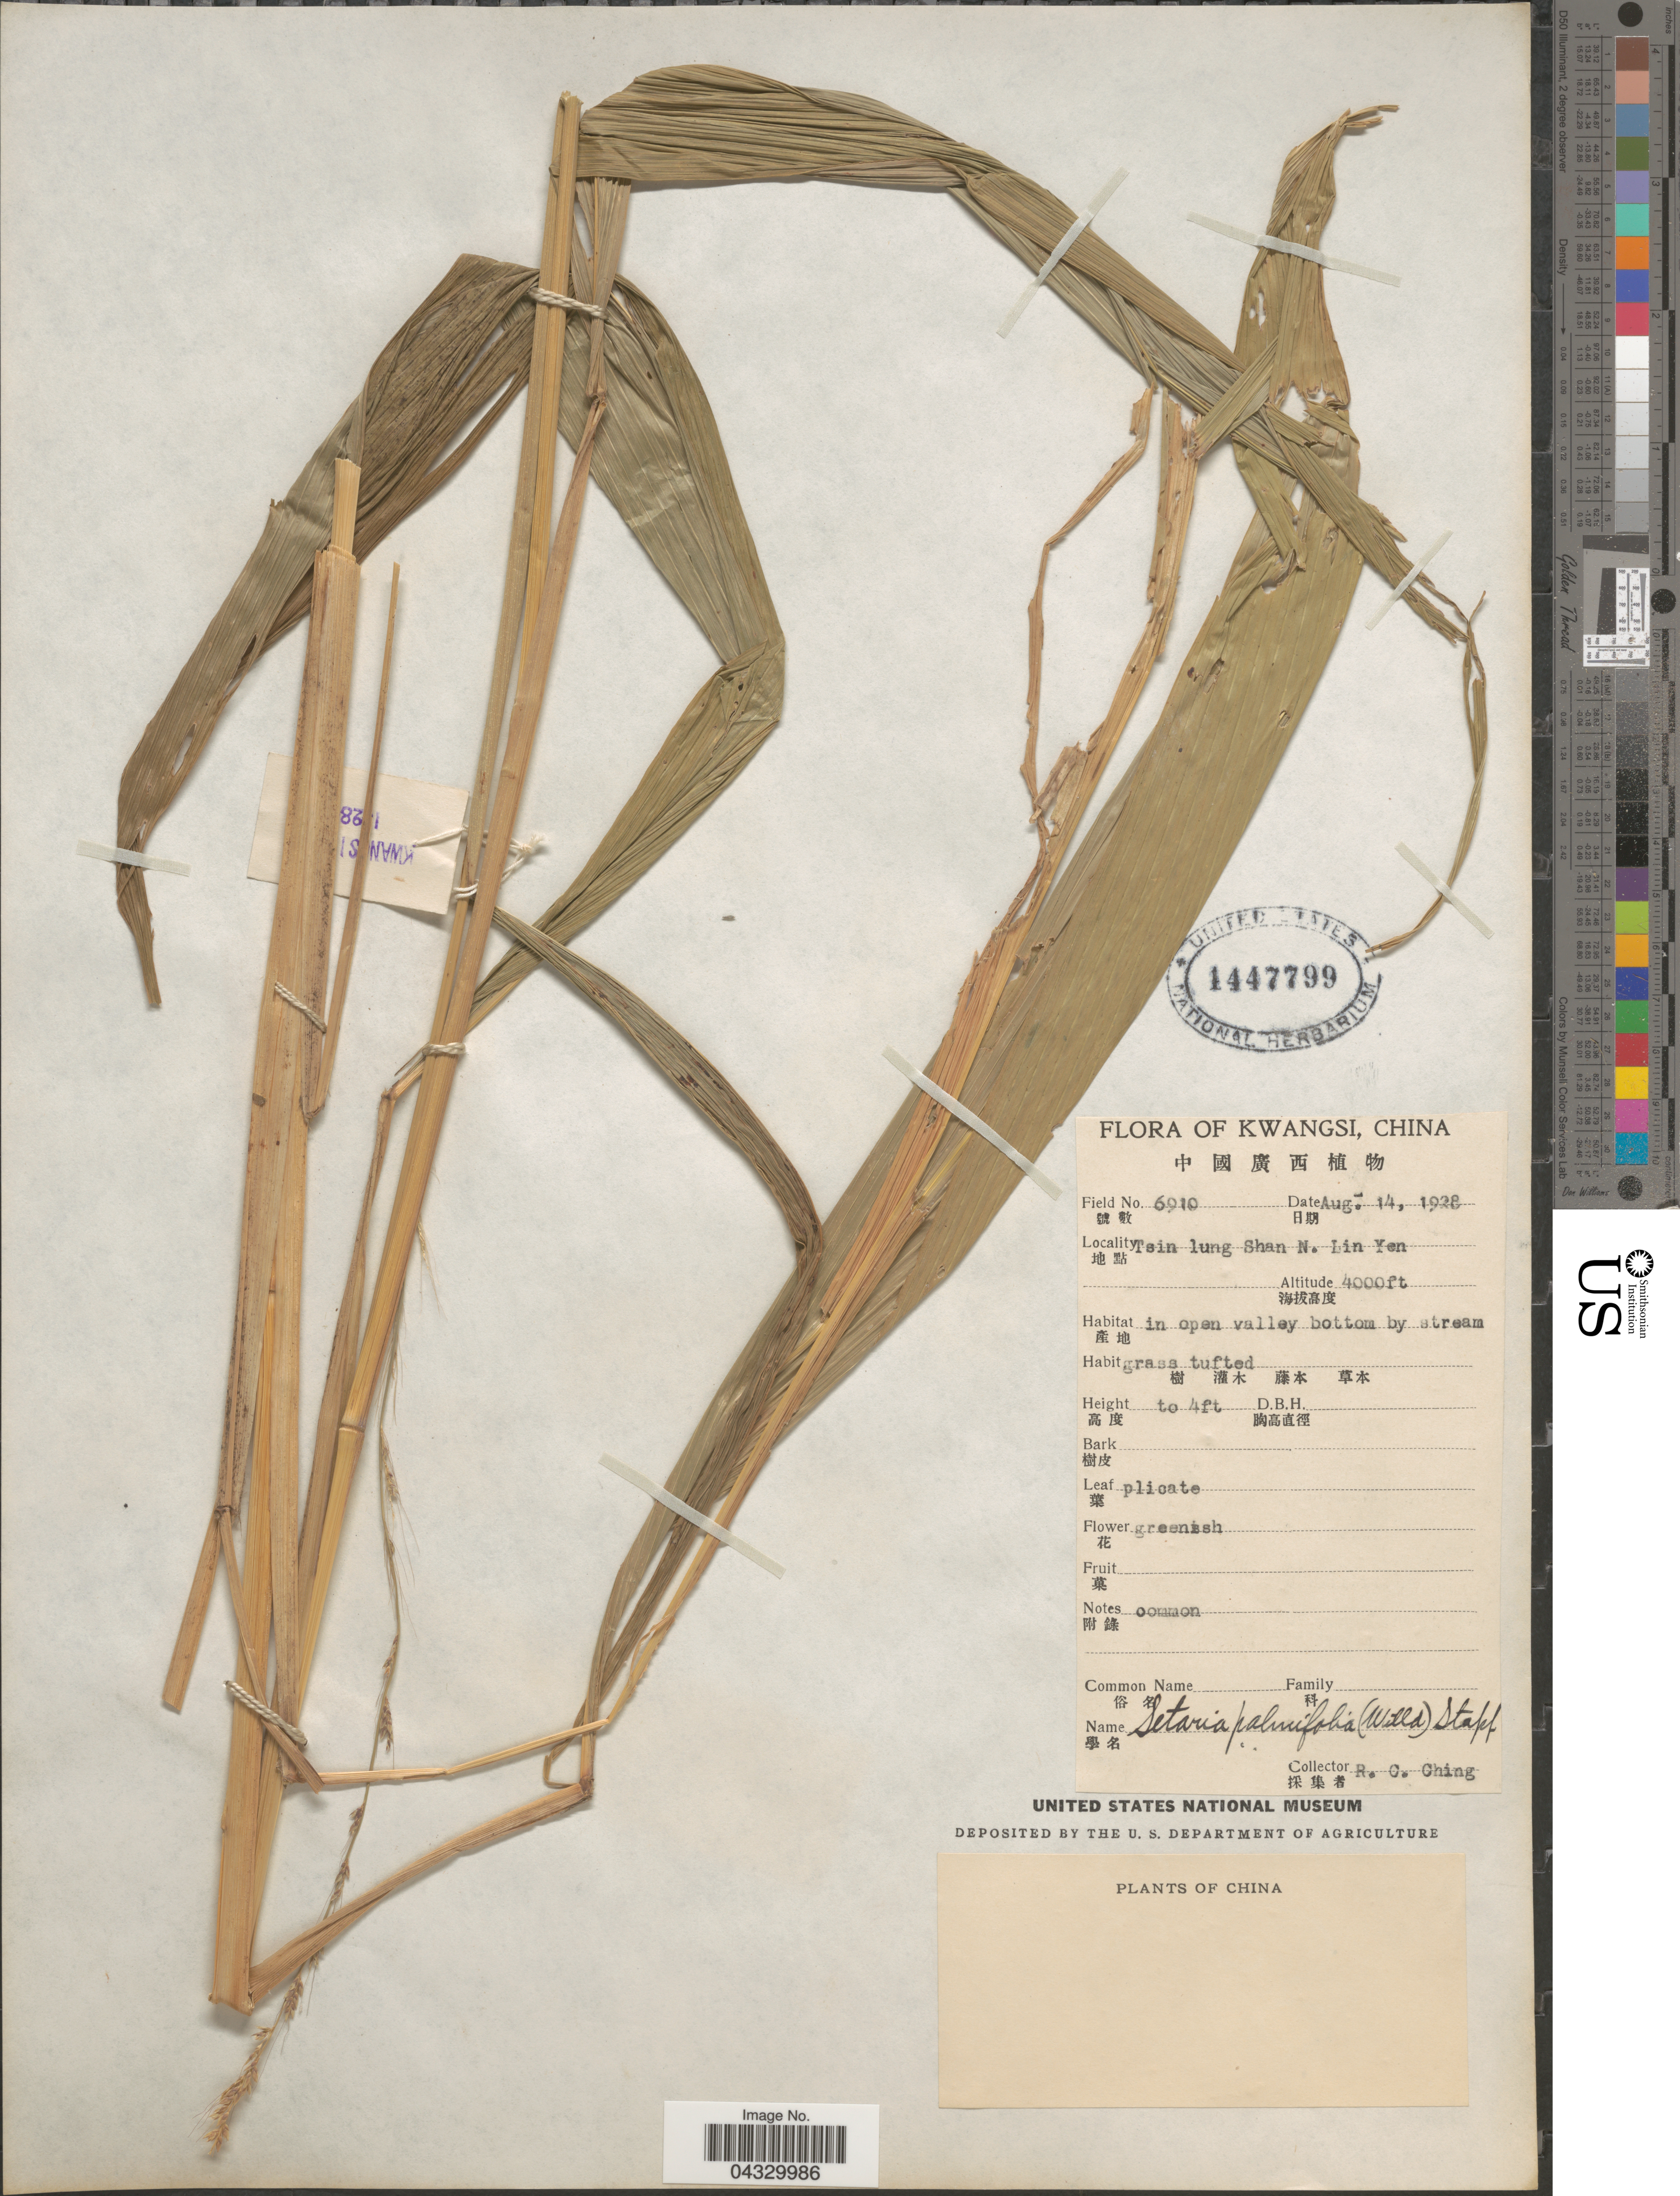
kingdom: Plantae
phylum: Tracheophyta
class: Liliopsida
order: Poales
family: Poaceae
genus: Setaria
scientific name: Setaria palmifolia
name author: (J. Koenig) Stapf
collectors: R. C. Ching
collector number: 6910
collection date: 1928-08-14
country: China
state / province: Guangxi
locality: Kwangsi. Tsin lung Shan N. Lin Yen.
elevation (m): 1219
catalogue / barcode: US 1447799